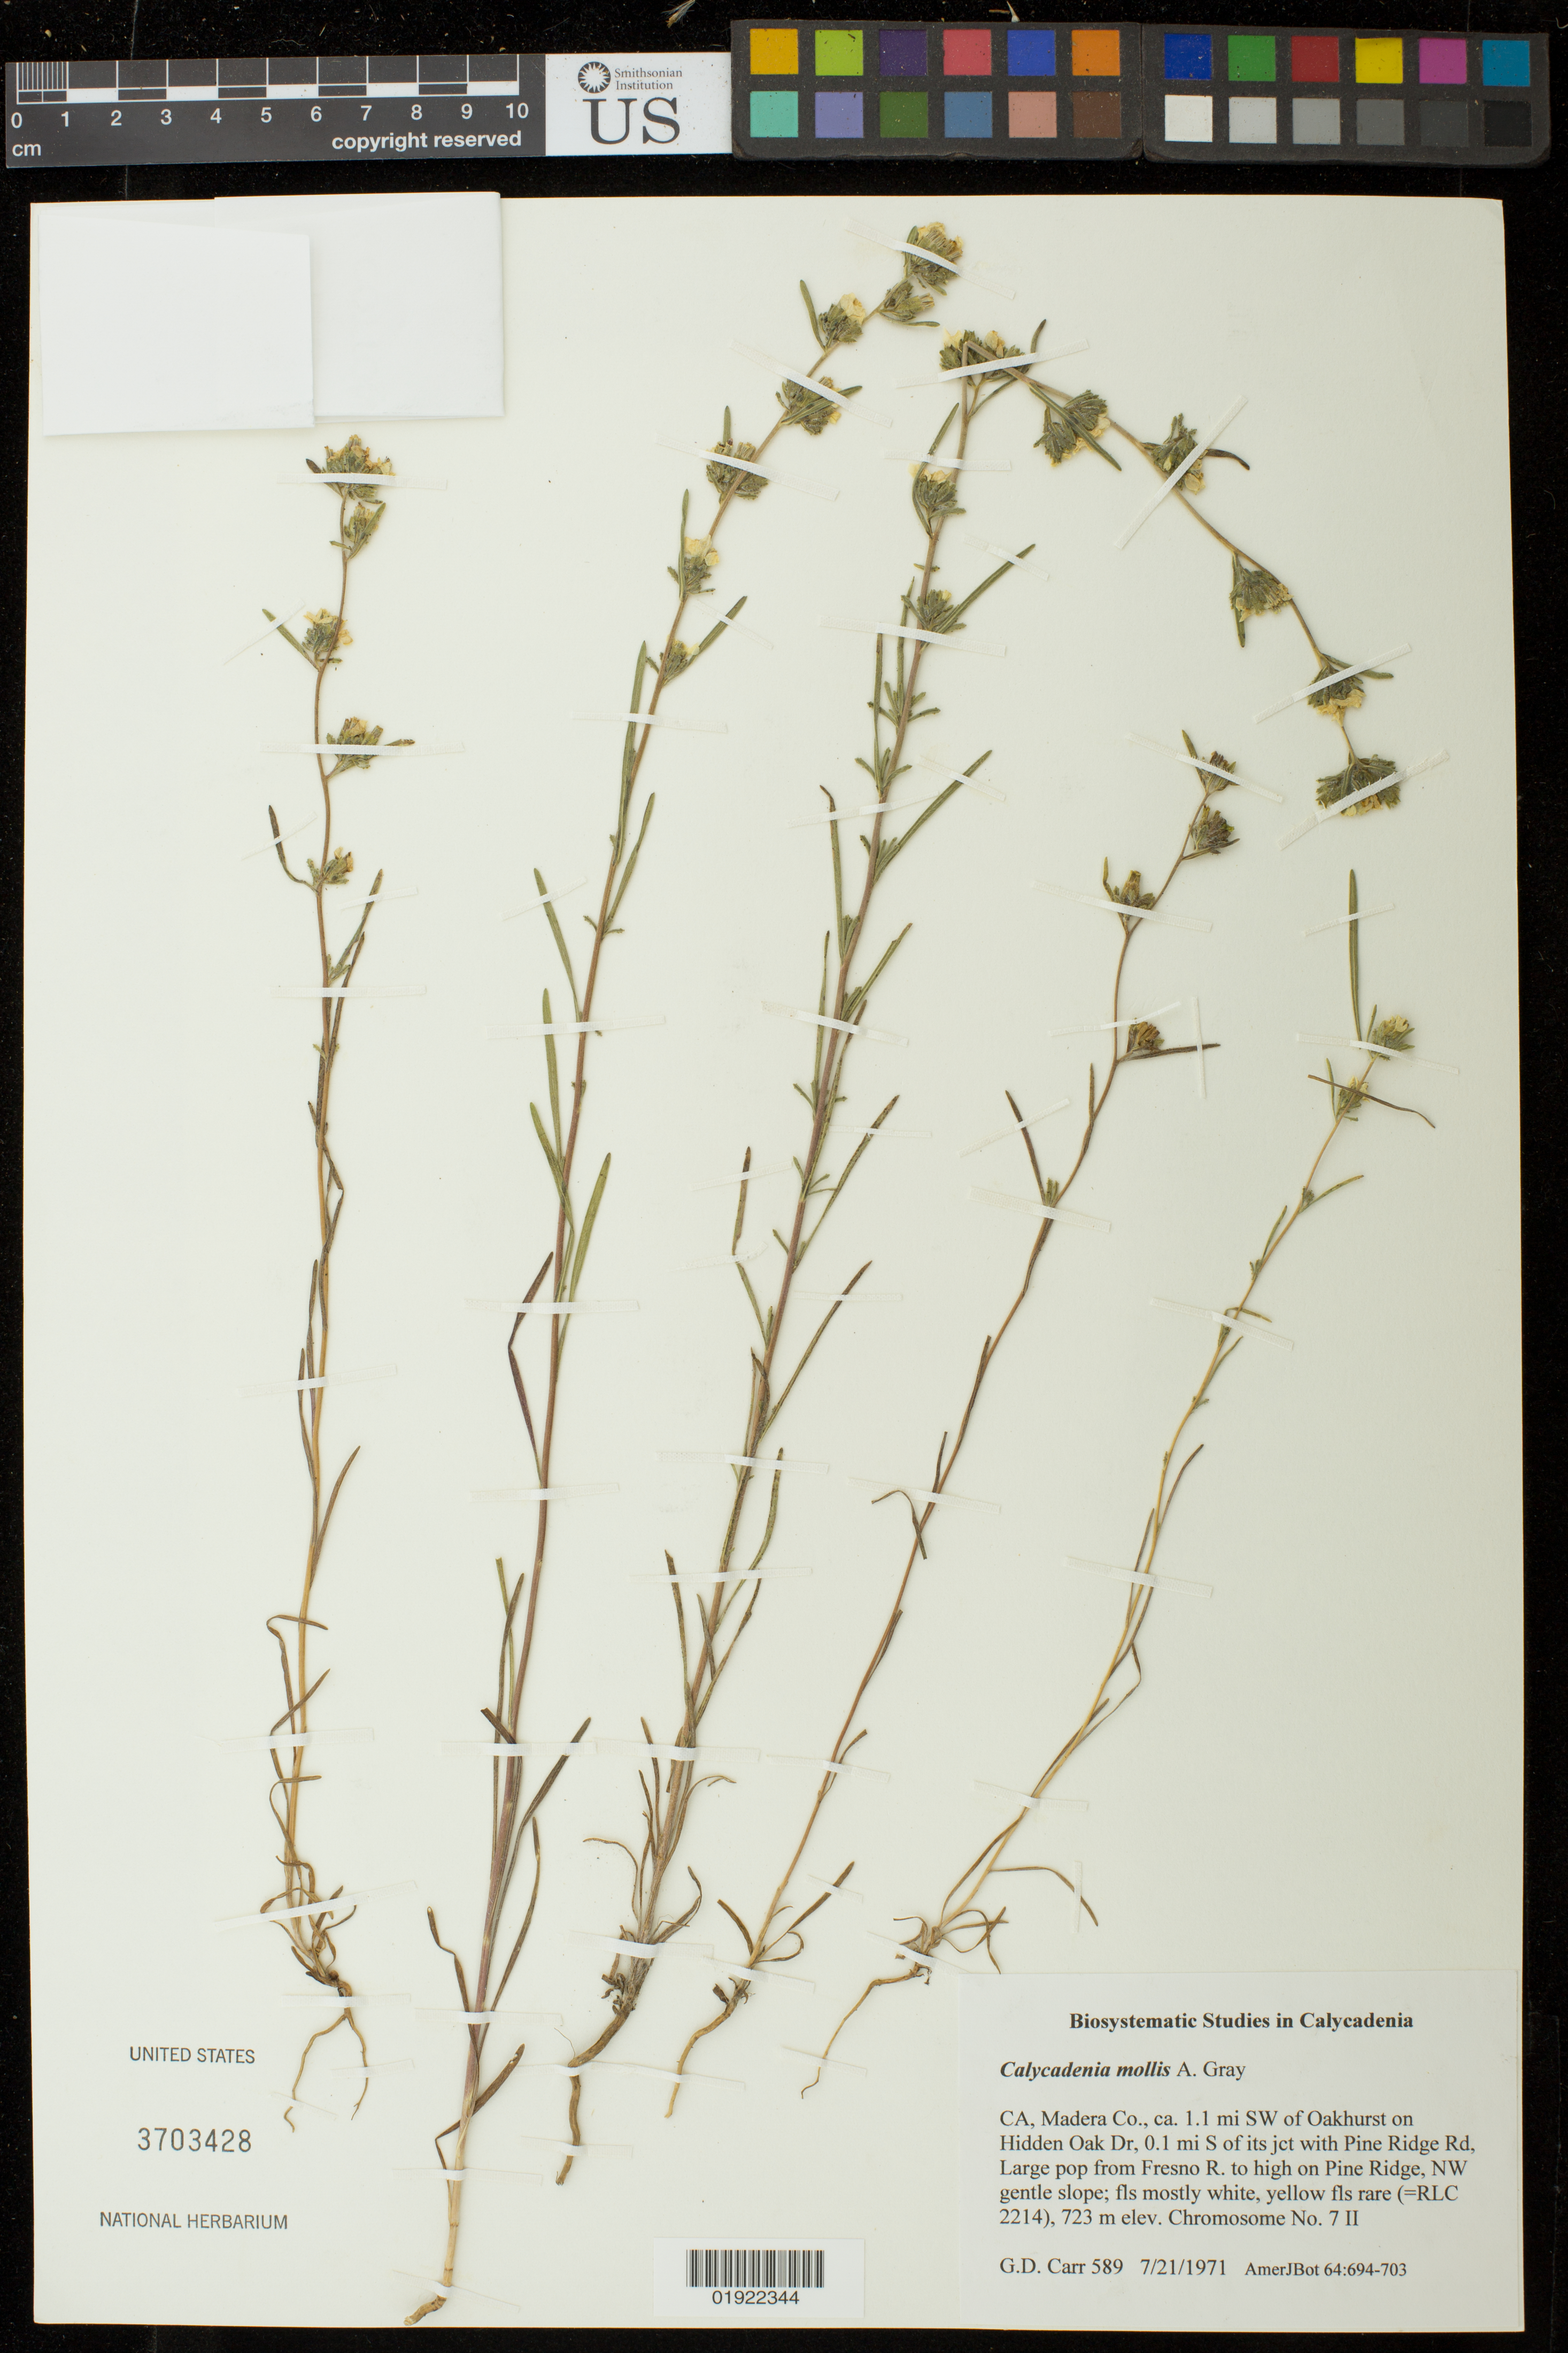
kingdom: Plantae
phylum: Tracheophyta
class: Magnoliopsida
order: Asterales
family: Asteraceae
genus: Calycadenia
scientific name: Calycadenia mollis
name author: A. Gray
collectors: G. Carr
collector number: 589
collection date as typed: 7/21/1971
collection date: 1971-07-21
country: United States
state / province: California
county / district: Madera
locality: ca. 1.1 mi SW of Oakhurst on Hidden Oak Dr, 0.1 mi S of its jct with Pine Ridge Rd, Large pop from Fresno R. to high on Pine Ridge, NW gentle slope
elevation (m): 723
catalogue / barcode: US 3703428